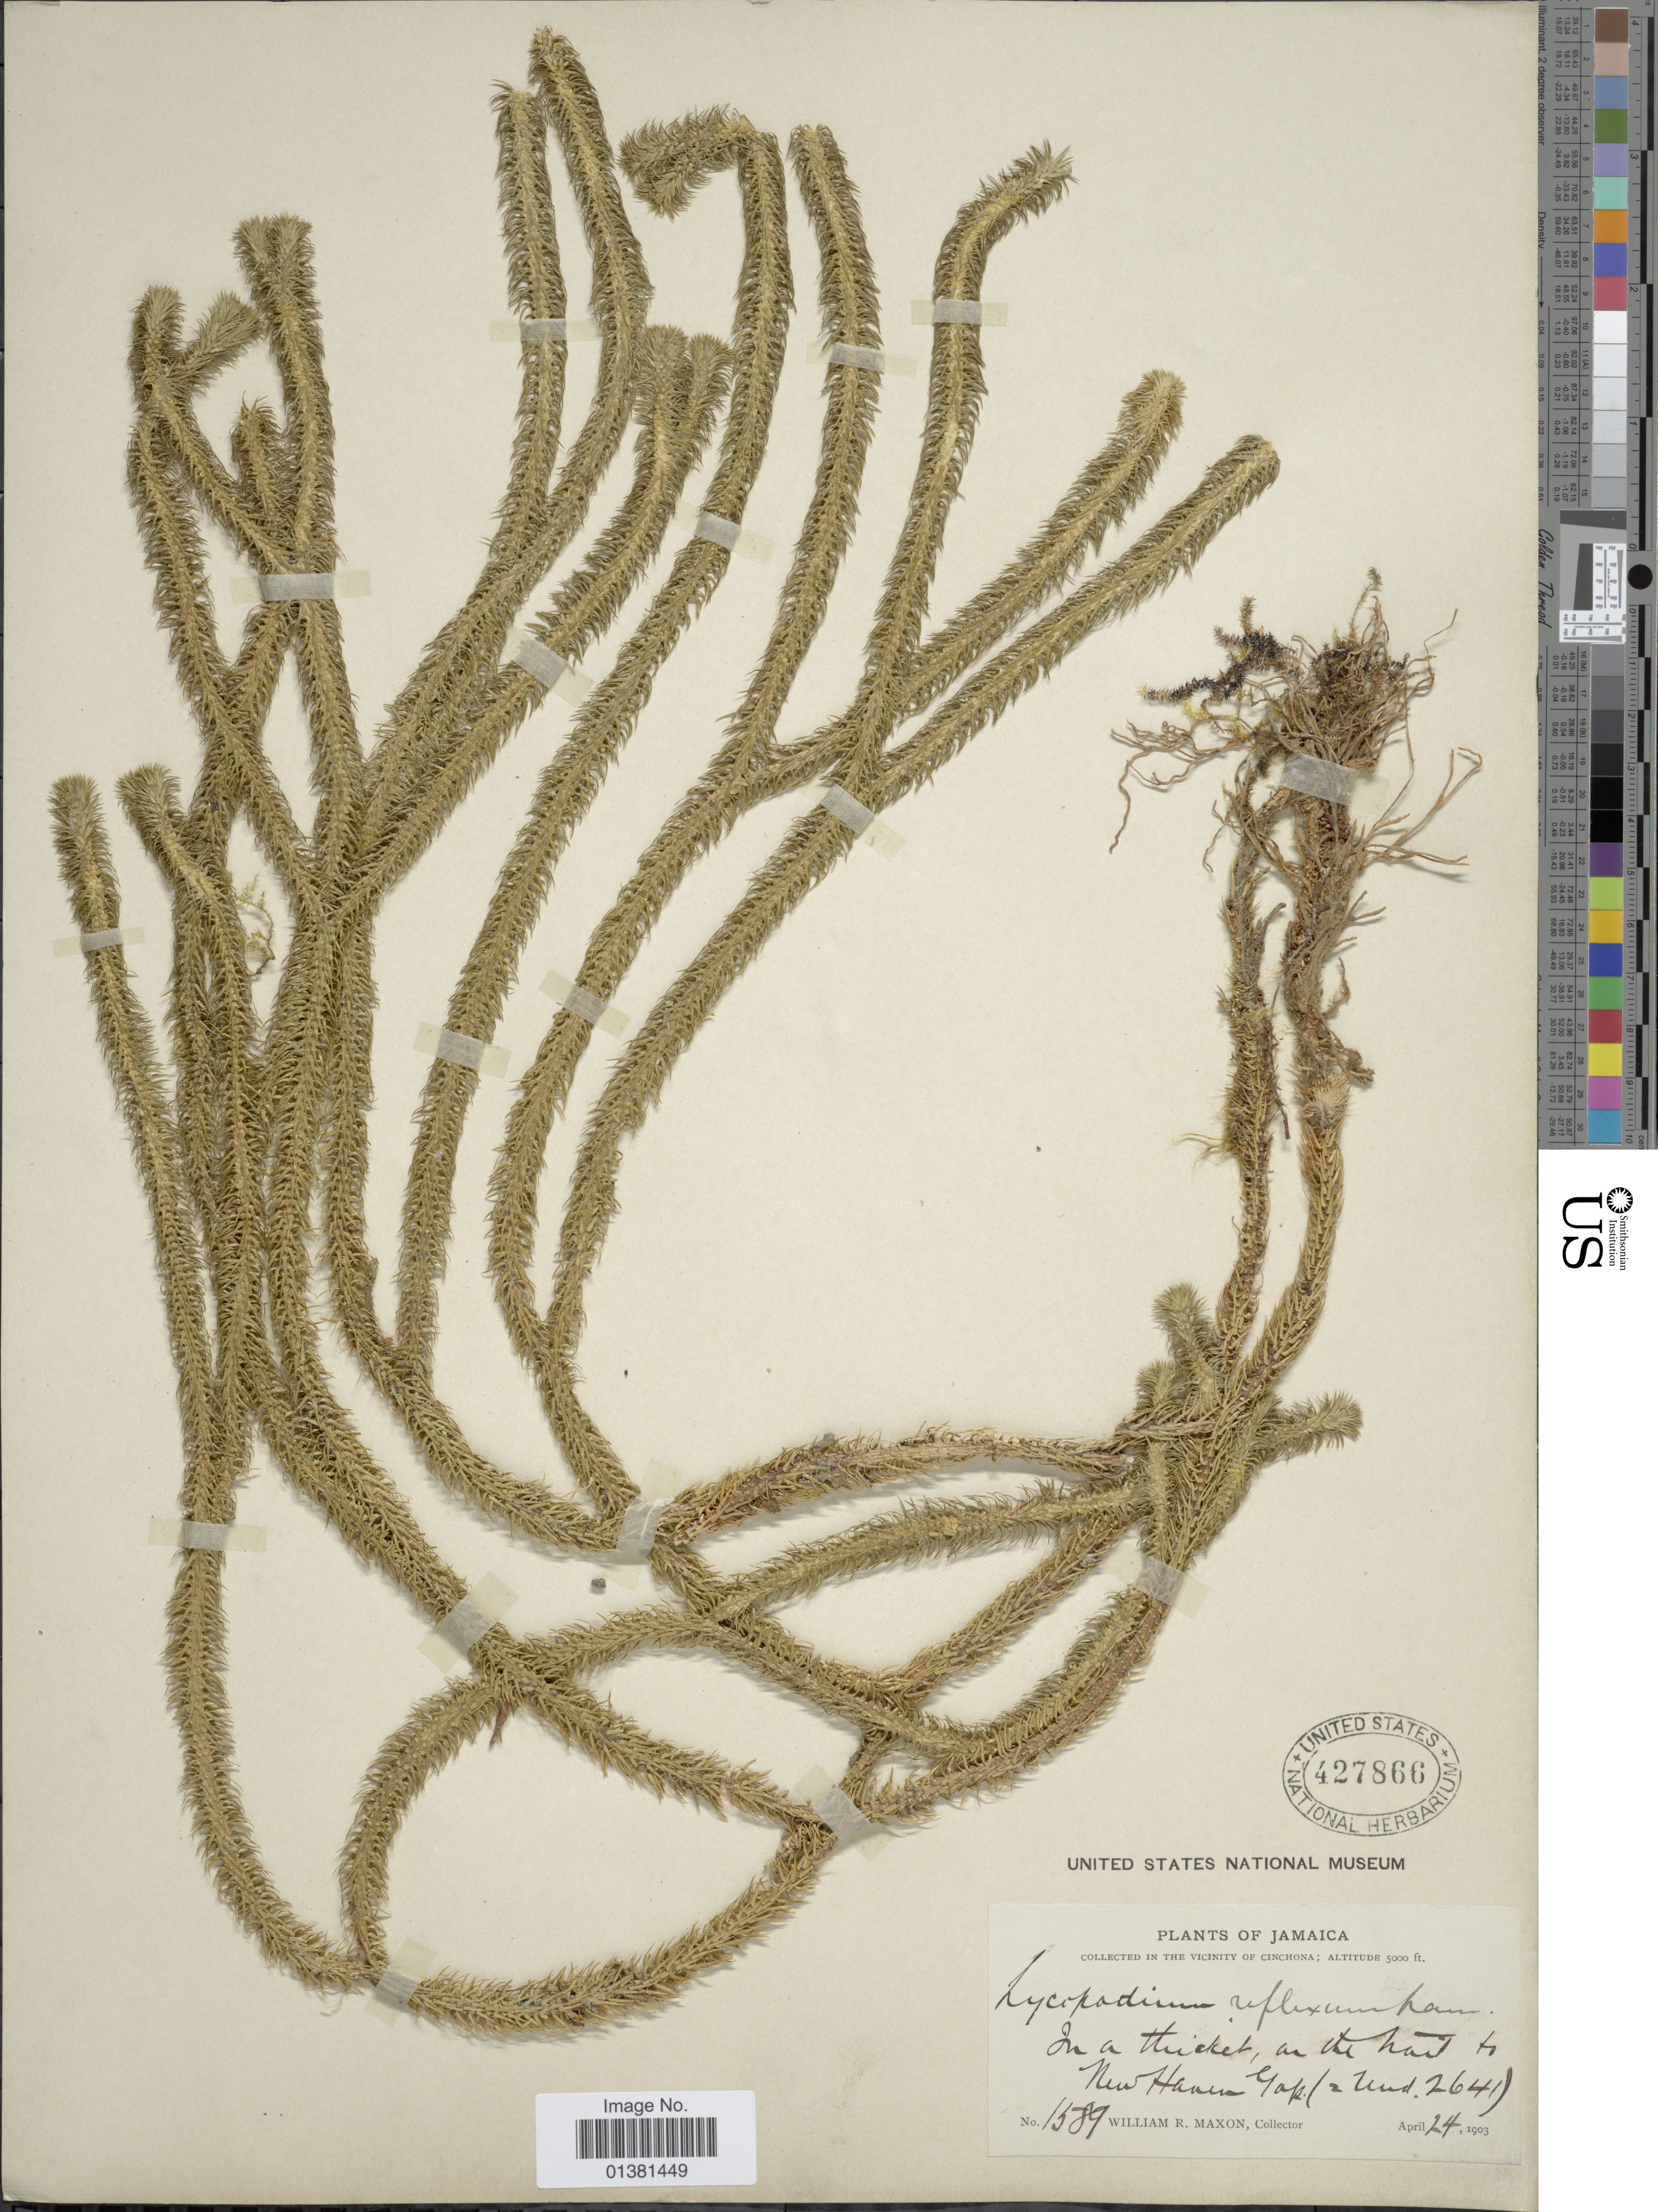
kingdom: Plantae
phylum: Tracheophyta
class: Lycopodiopsida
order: Lycopodiales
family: Lycopodiaceae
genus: Phlegmariurus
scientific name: Phlegmariurus reflexus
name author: (Lam.) B. Øllg.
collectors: W. R. Maxon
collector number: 1589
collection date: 1903-04-24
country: Jamaica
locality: In the vicinity of Cinchona, In a thicket, on the trail to New Haven Gap.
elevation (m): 1524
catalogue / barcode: US 427866